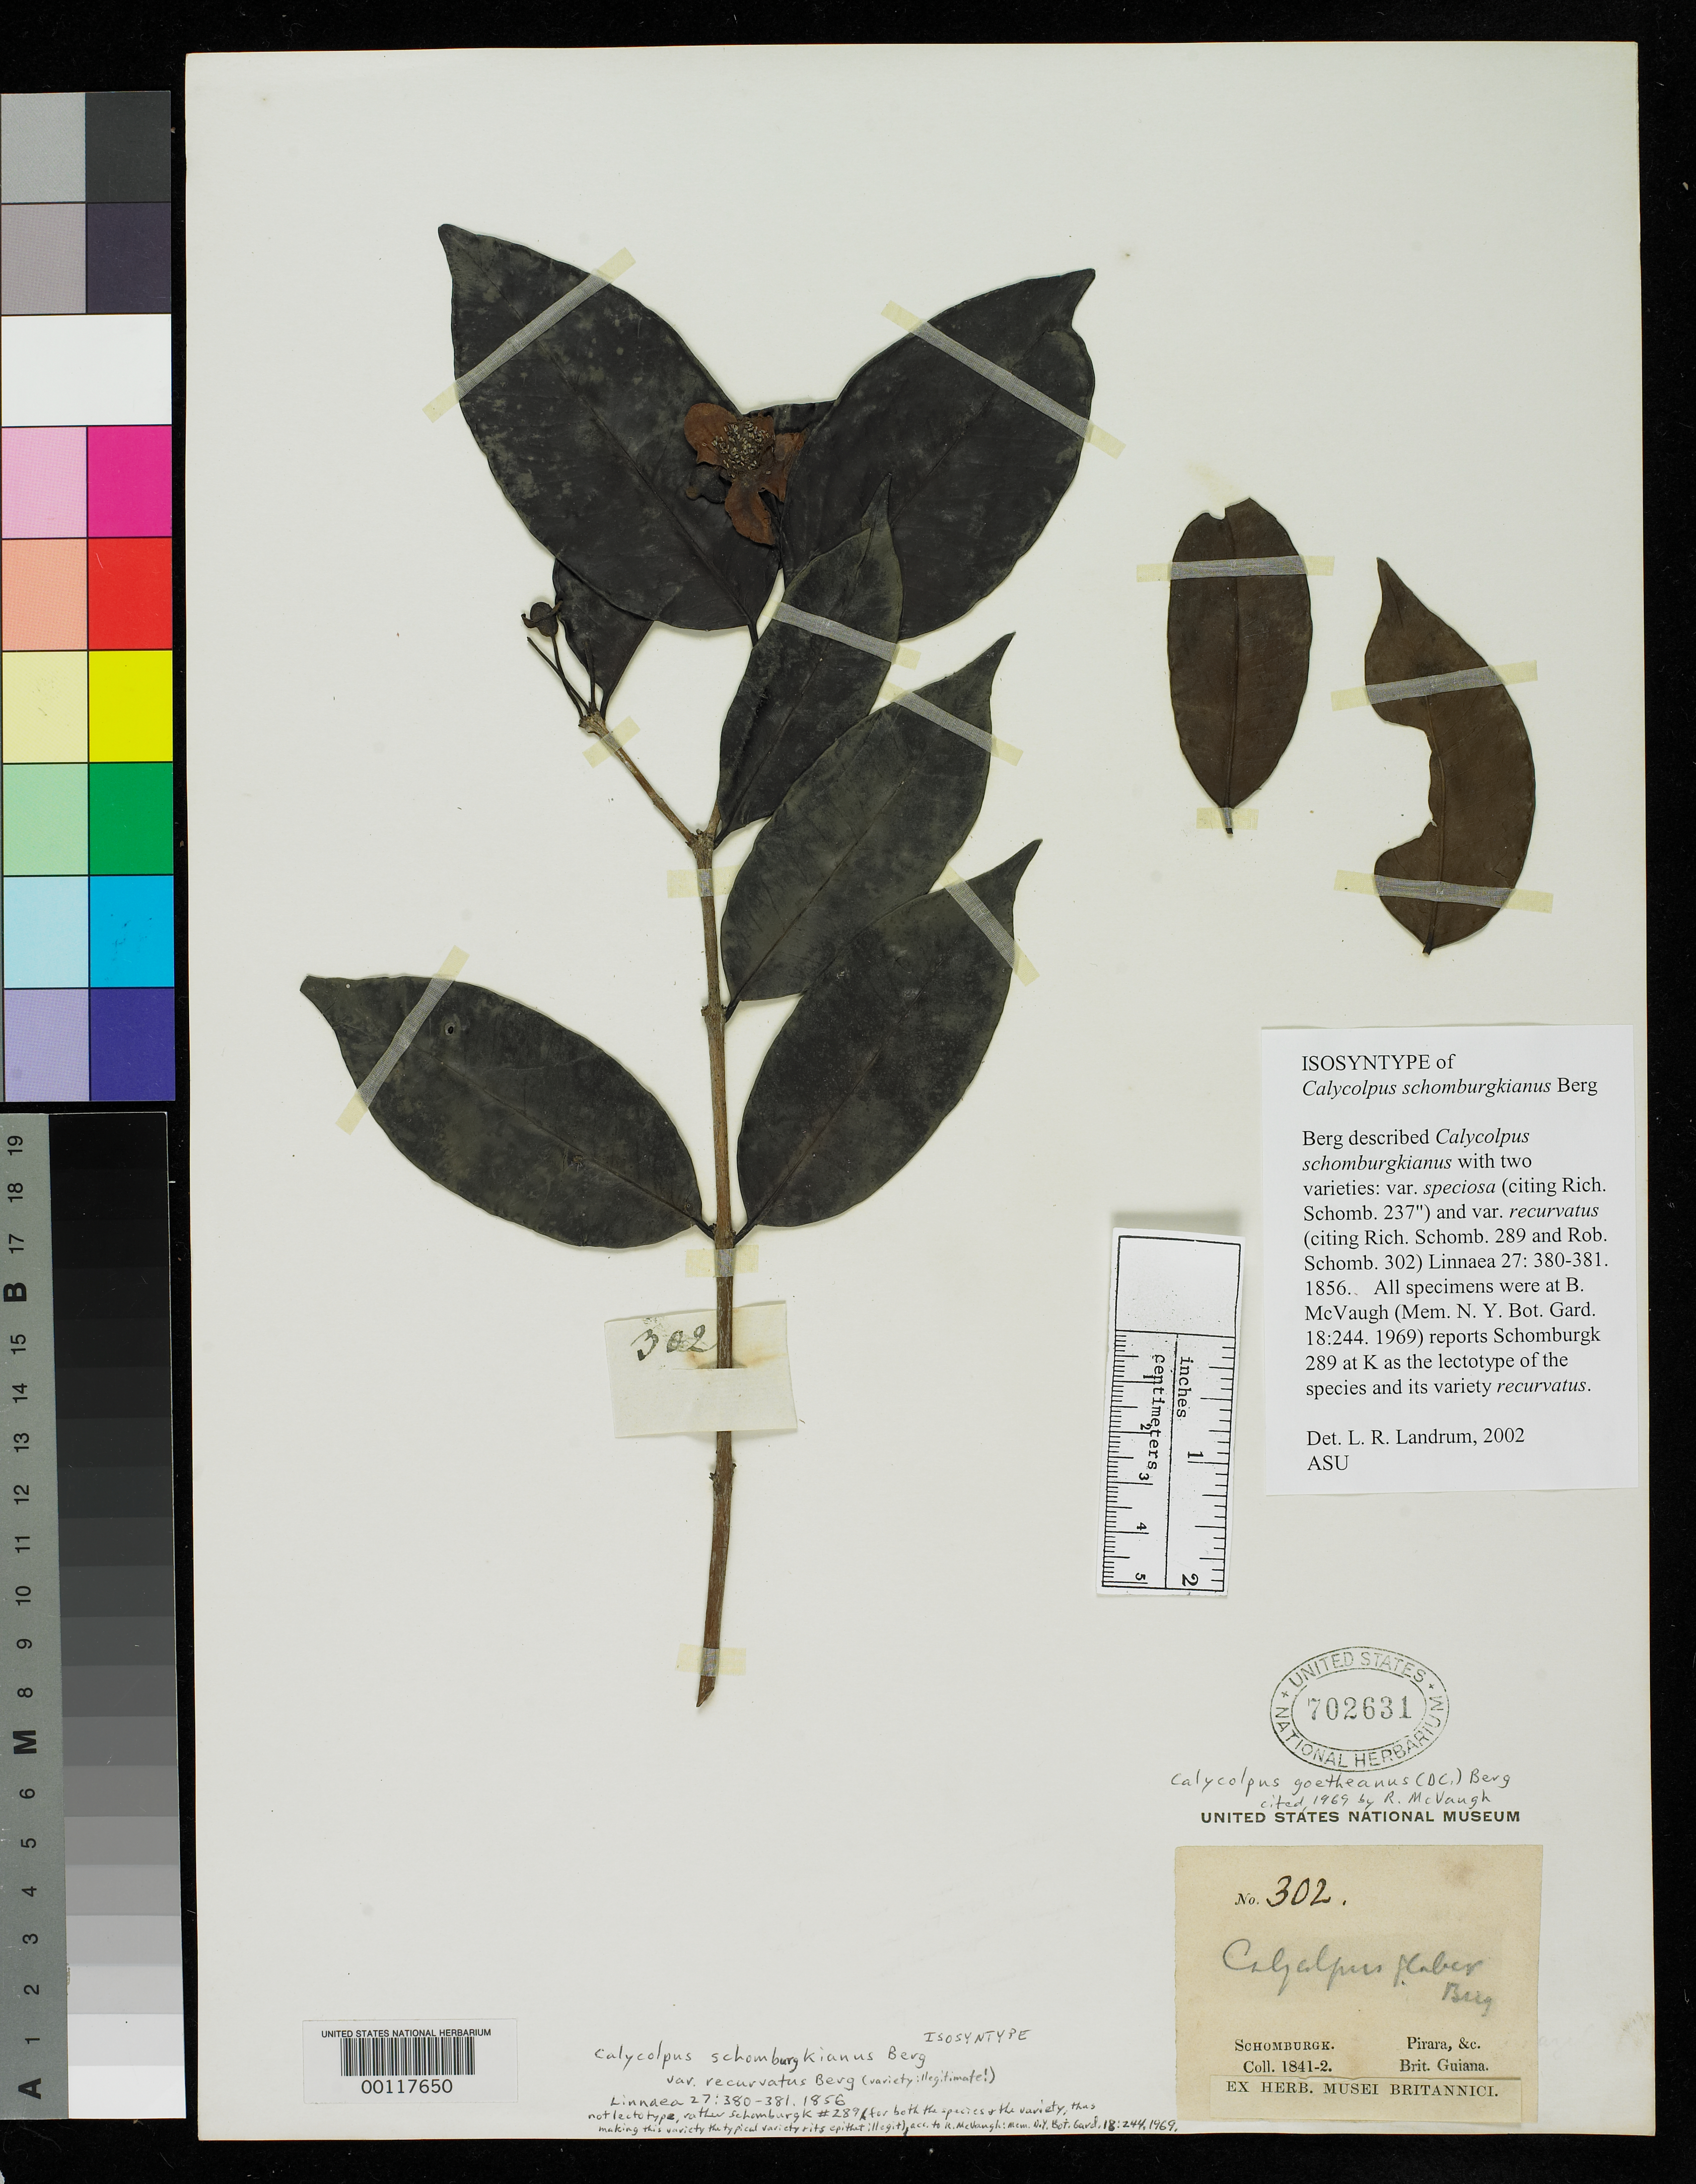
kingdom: Plantae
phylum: Tracheophyta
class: Magnoliopsida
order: Myrtales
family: Myrtaceae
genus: Calycolpus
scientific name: Calycolpus schomburgkianus var. recurvatus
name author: O. Berg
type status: Isosyntype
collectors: R. H. Schomburgk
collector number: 302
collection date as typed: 1841 to -- --- 1842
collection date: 1841/1842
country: Guyana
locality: Pirara, &c. Brit. Guiana. [Along Essquibo River, Pirara.]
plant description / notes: Typical variety. Cited 1969 by R. McVaugh, Mem. N.Y. Bot. Gard. 18: 244. (Not lectotype, which is Schomburgk 289.); Also an isosyntype of Calcolpus schomburgkianus O. Berg.; Cited 1969 by R. McVaugh, Mem. N.Y. Bot. Gard. 18: 244. (Not lectotype, which is Schomburgk 289.); Also an isosyntype of Calcolpus schomburgkianus var. recurvatus O. Berg.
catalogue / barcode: US 702631